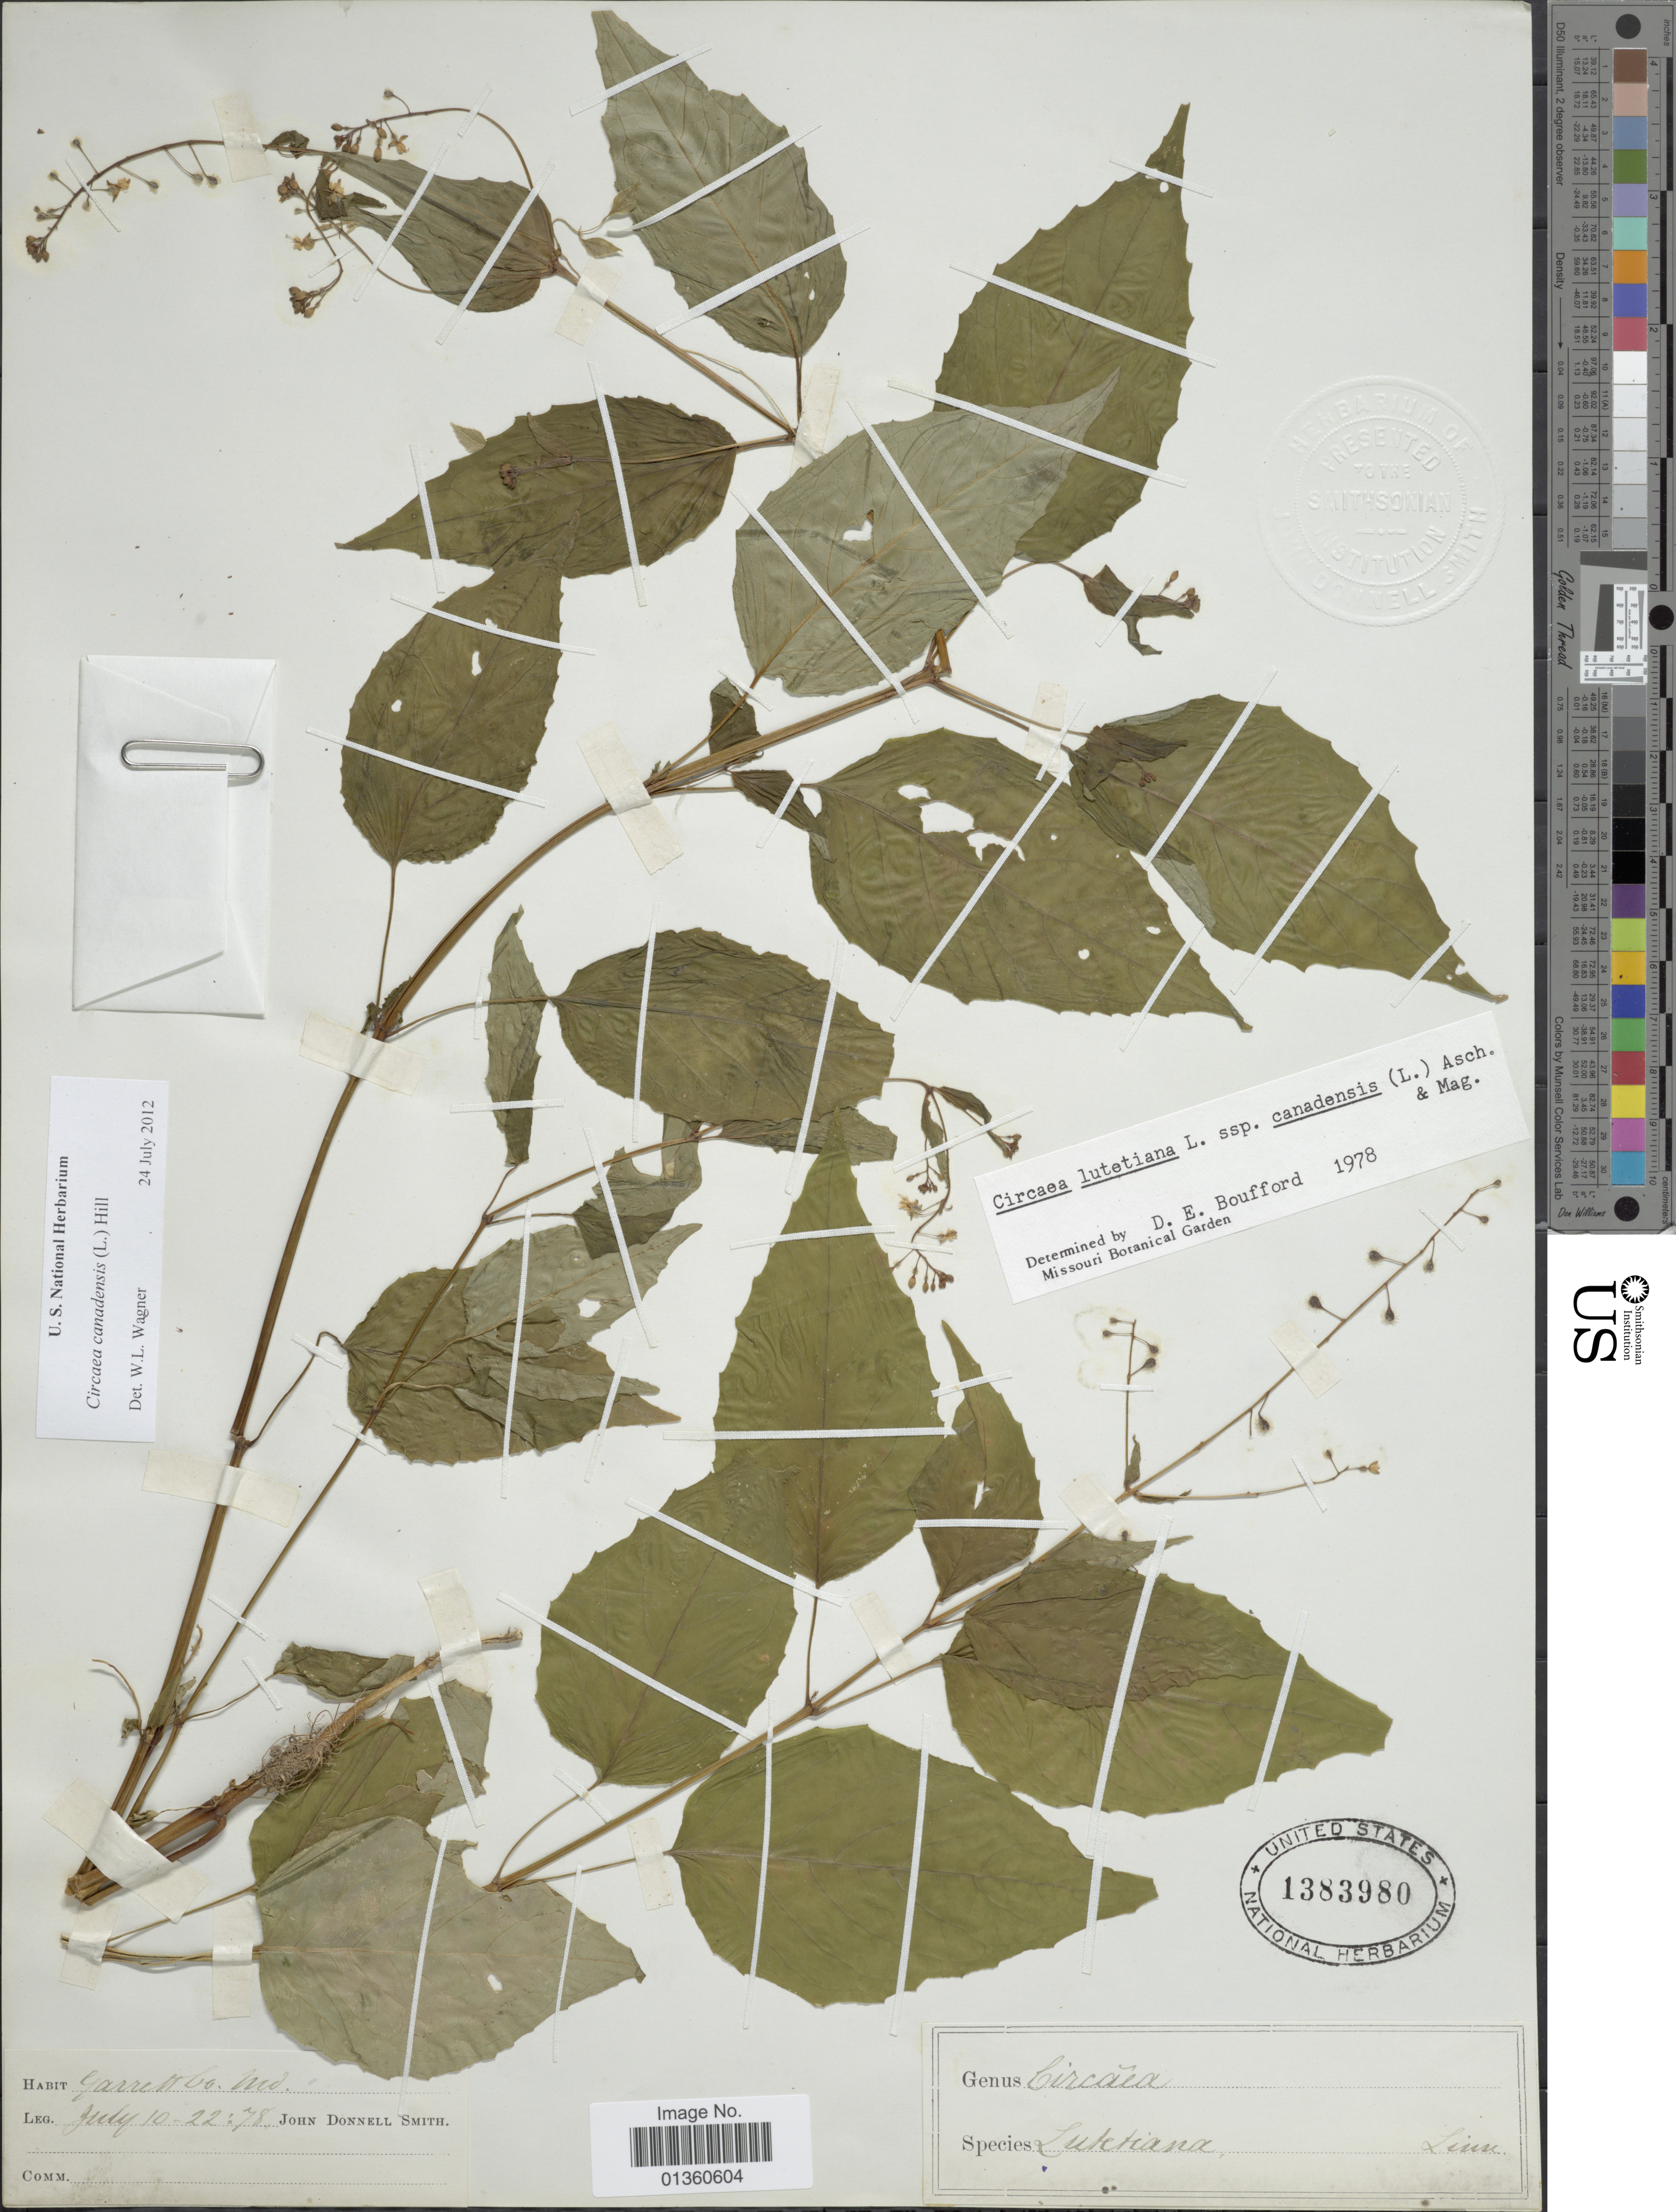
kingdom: Plantae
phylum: Tracheophyta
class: Magnoliopsida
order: Myrtales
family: Onagraceae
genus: Circaea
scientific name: Circaea canadensis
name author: (L.) Hill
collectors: J. Donnell Smith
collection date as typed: Transcribed d/m/y: 10/7/78 to 22/7/78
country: United States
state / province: Maryland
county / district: Garrett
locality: Garrett Co.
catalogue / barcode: US 1383980